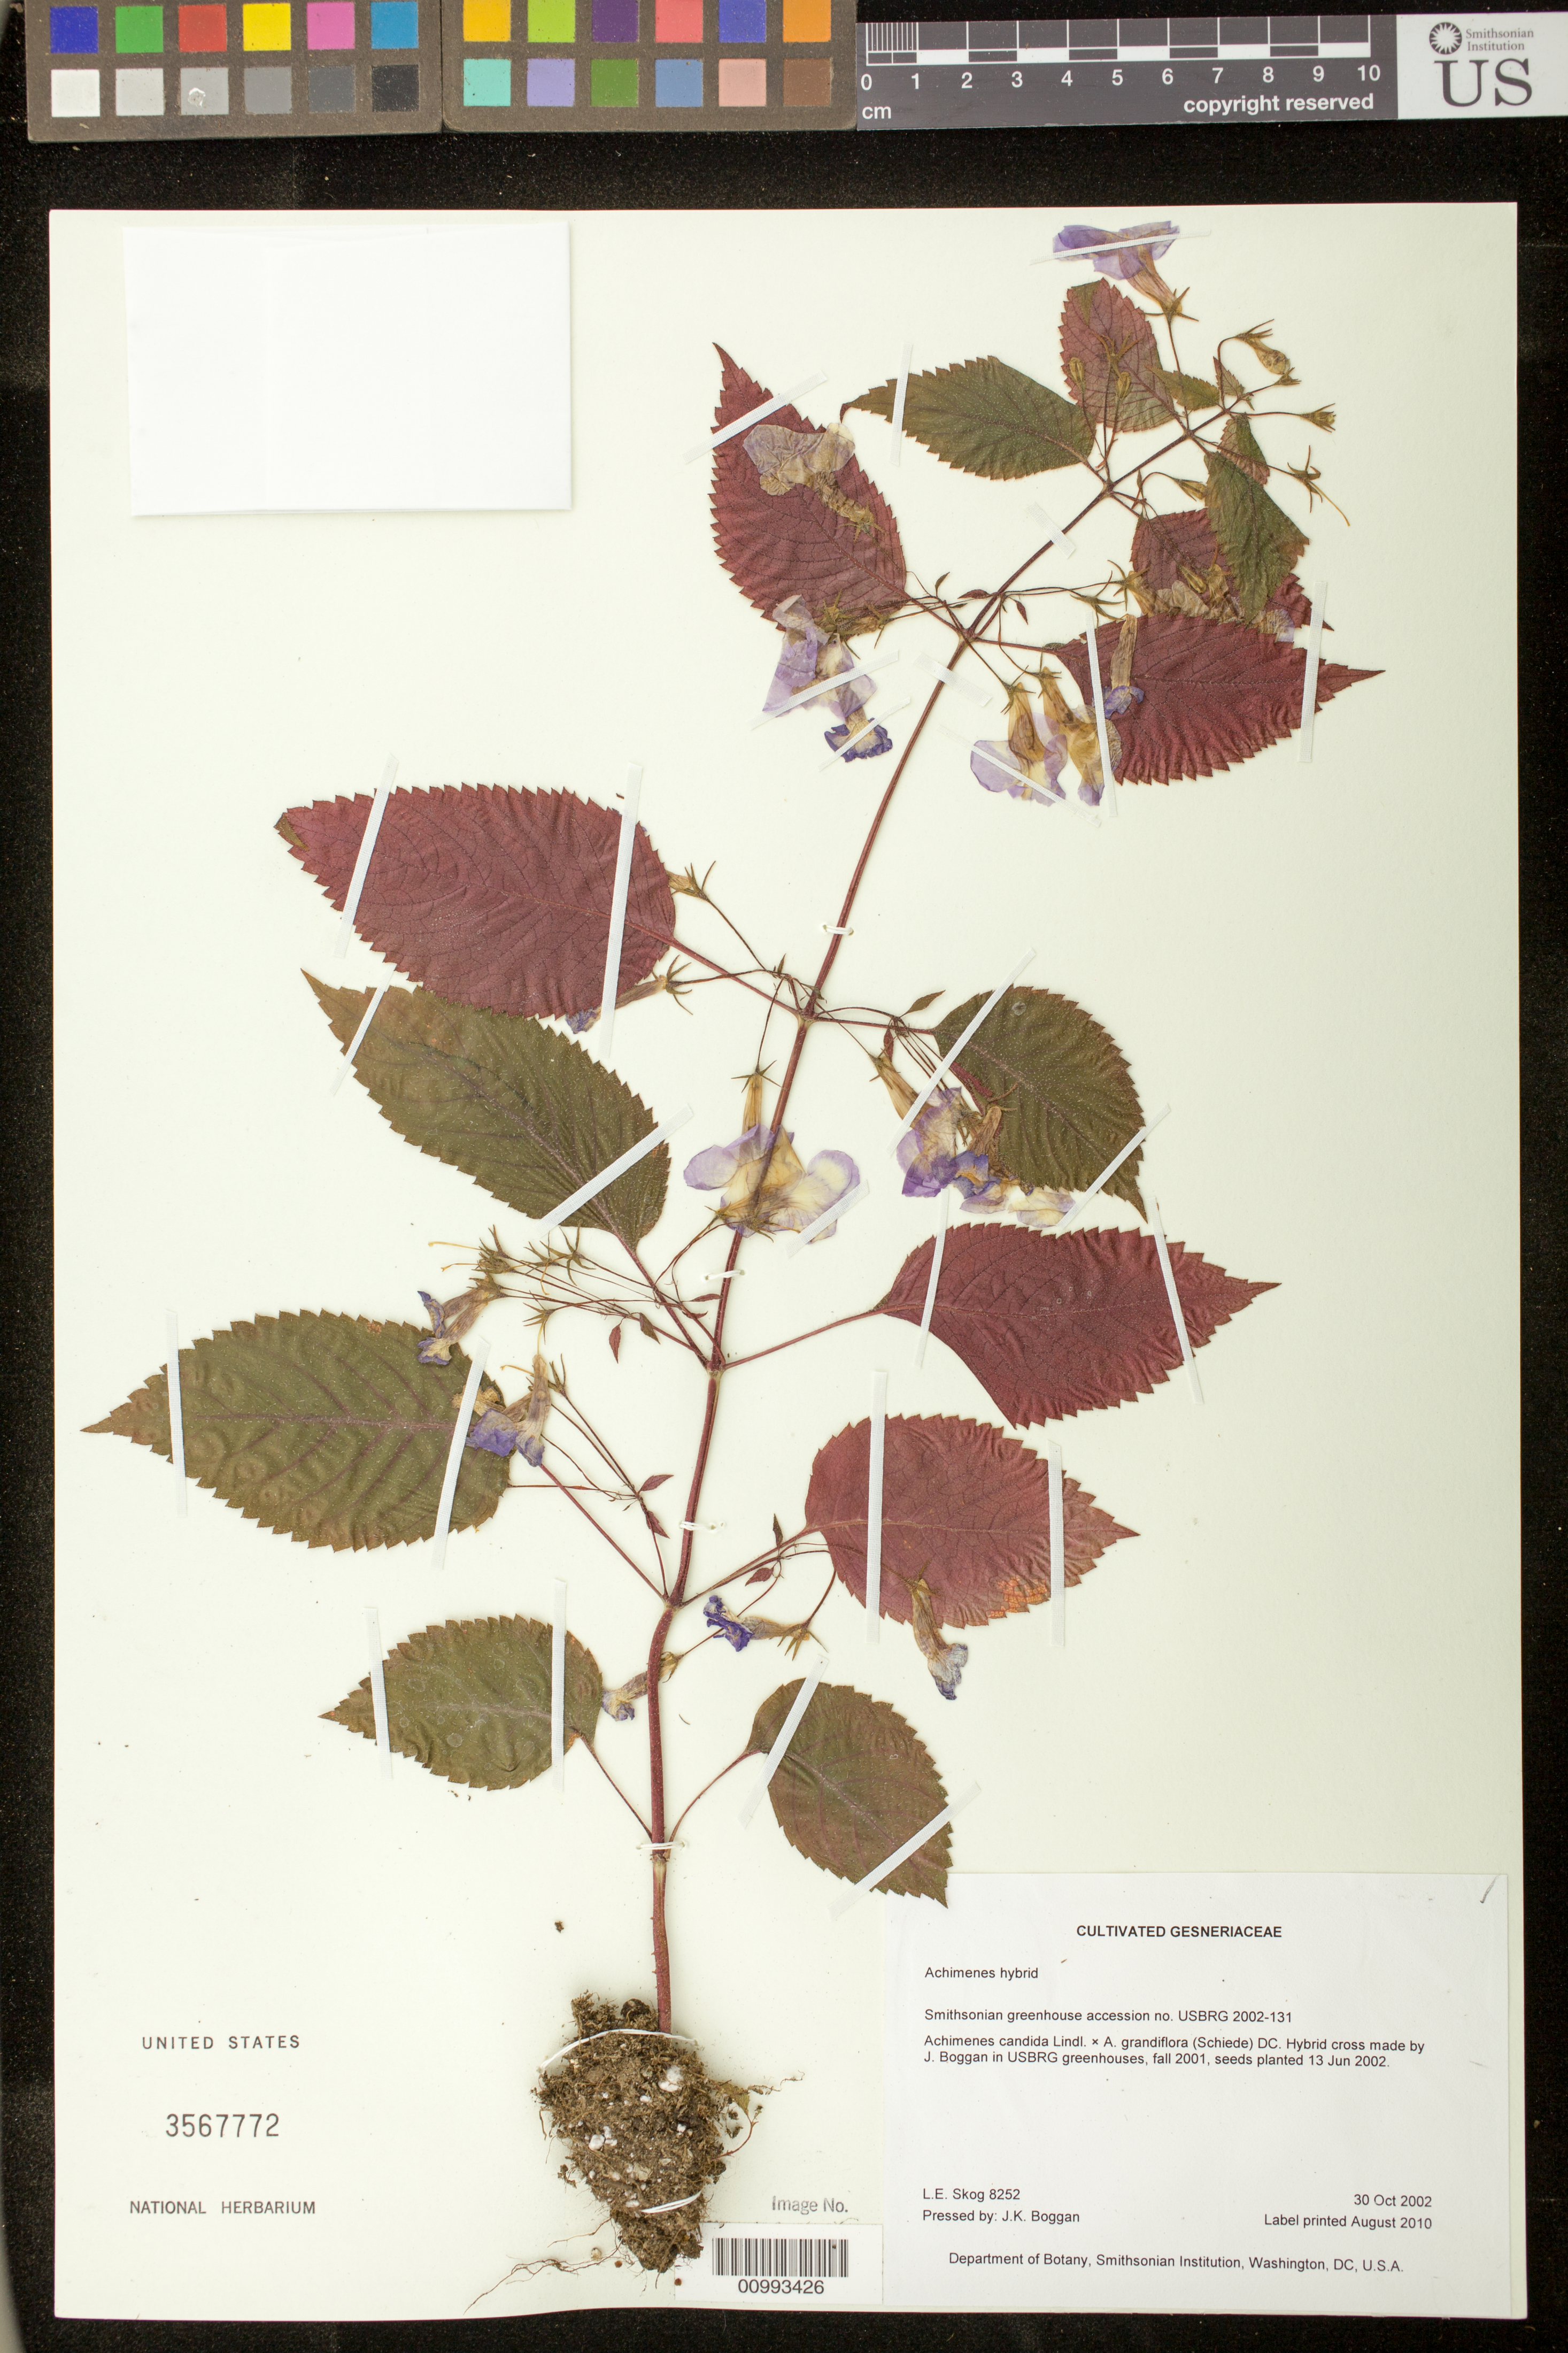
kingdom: Plantae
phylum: Tracheophyta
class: Magnoliopsida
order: Lamiales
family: Gesneriaceae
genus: Achimenes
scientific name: Achimenes hybrid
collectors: L. E. Skog & J. K. Boggan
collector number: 8252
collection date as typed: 30 Oct 2002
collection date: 2002-10-30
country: United States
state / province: District of Columbia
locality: Department of Botany, Smithsonian Institution, Washington, DC, U.S.A.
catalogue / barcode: US 3567772